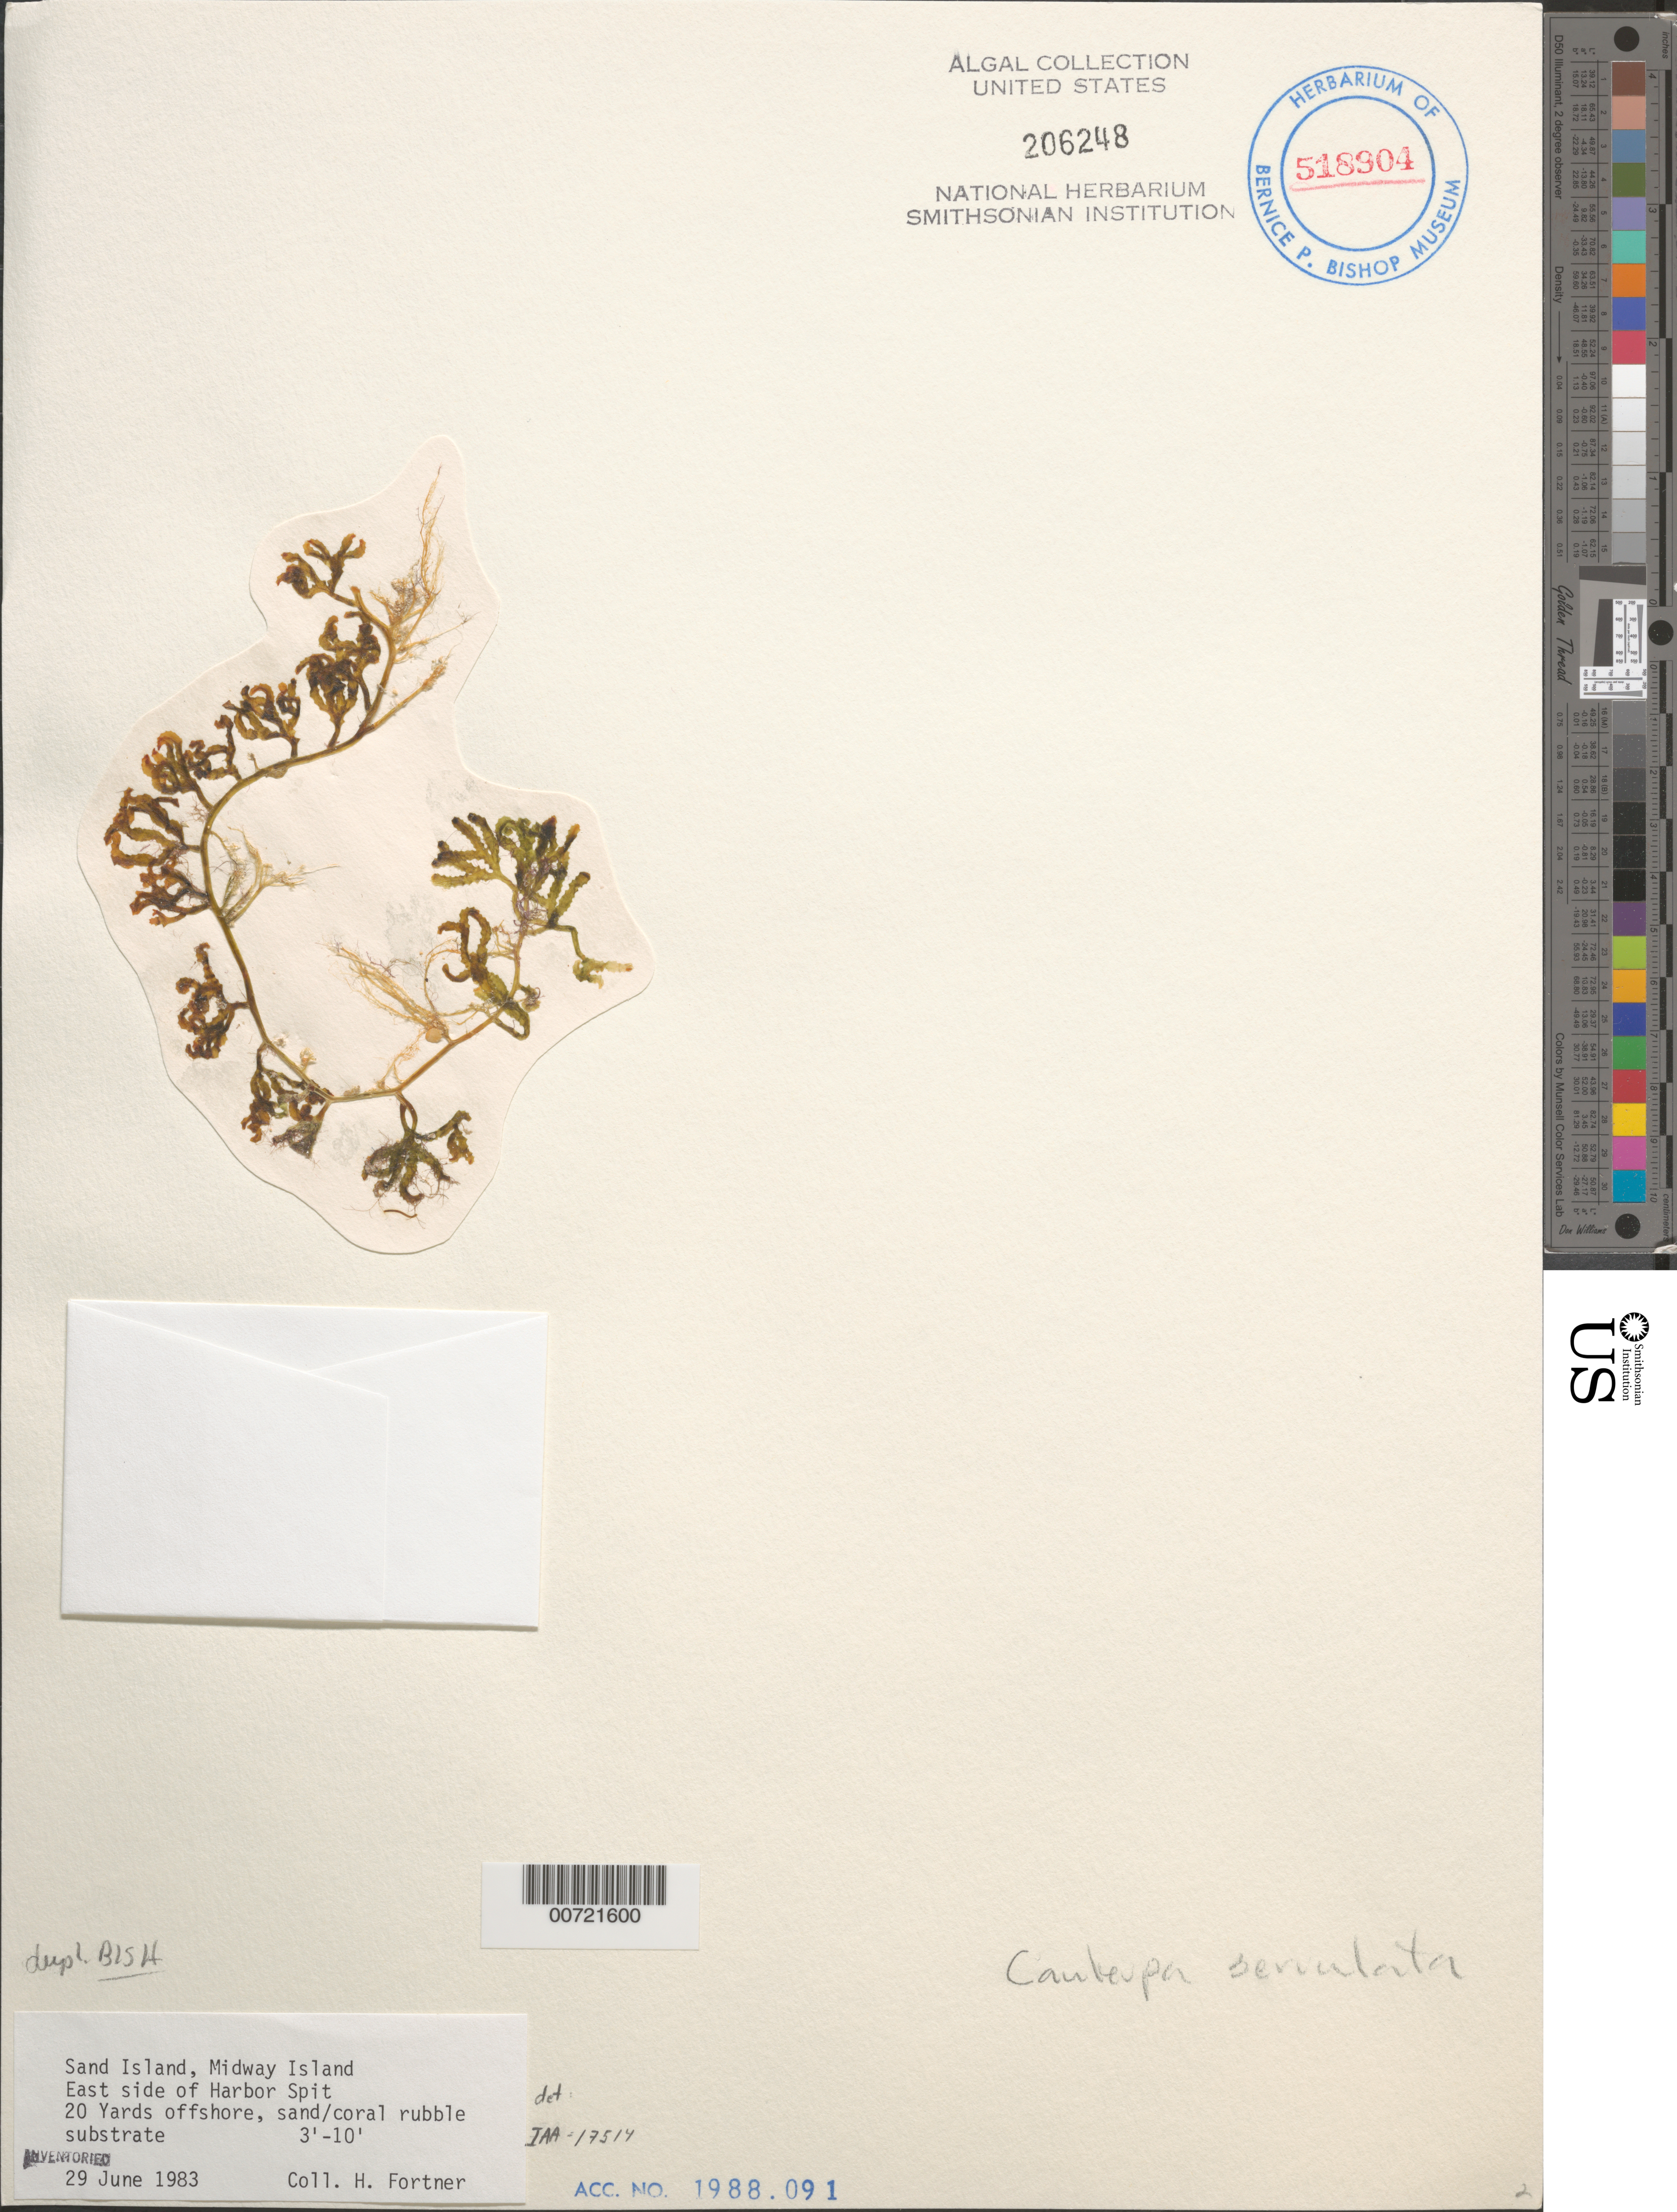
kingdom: Plantae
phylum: Chlorophyta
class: Ulvophyceae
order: Bryopsidales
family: Caulerpaceae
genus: Caulerpa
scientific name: Caulerpa serrulata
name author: (Forssk.) J. Agardh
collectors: H. Fortner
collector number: IAA 17514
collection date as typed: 29 Jun 1983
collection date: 1983-06-29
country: U.S. Administered Pacific Islands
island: Midway Atoll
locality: Harbor Spit, east side. Sand Islet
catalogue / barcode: US 206248